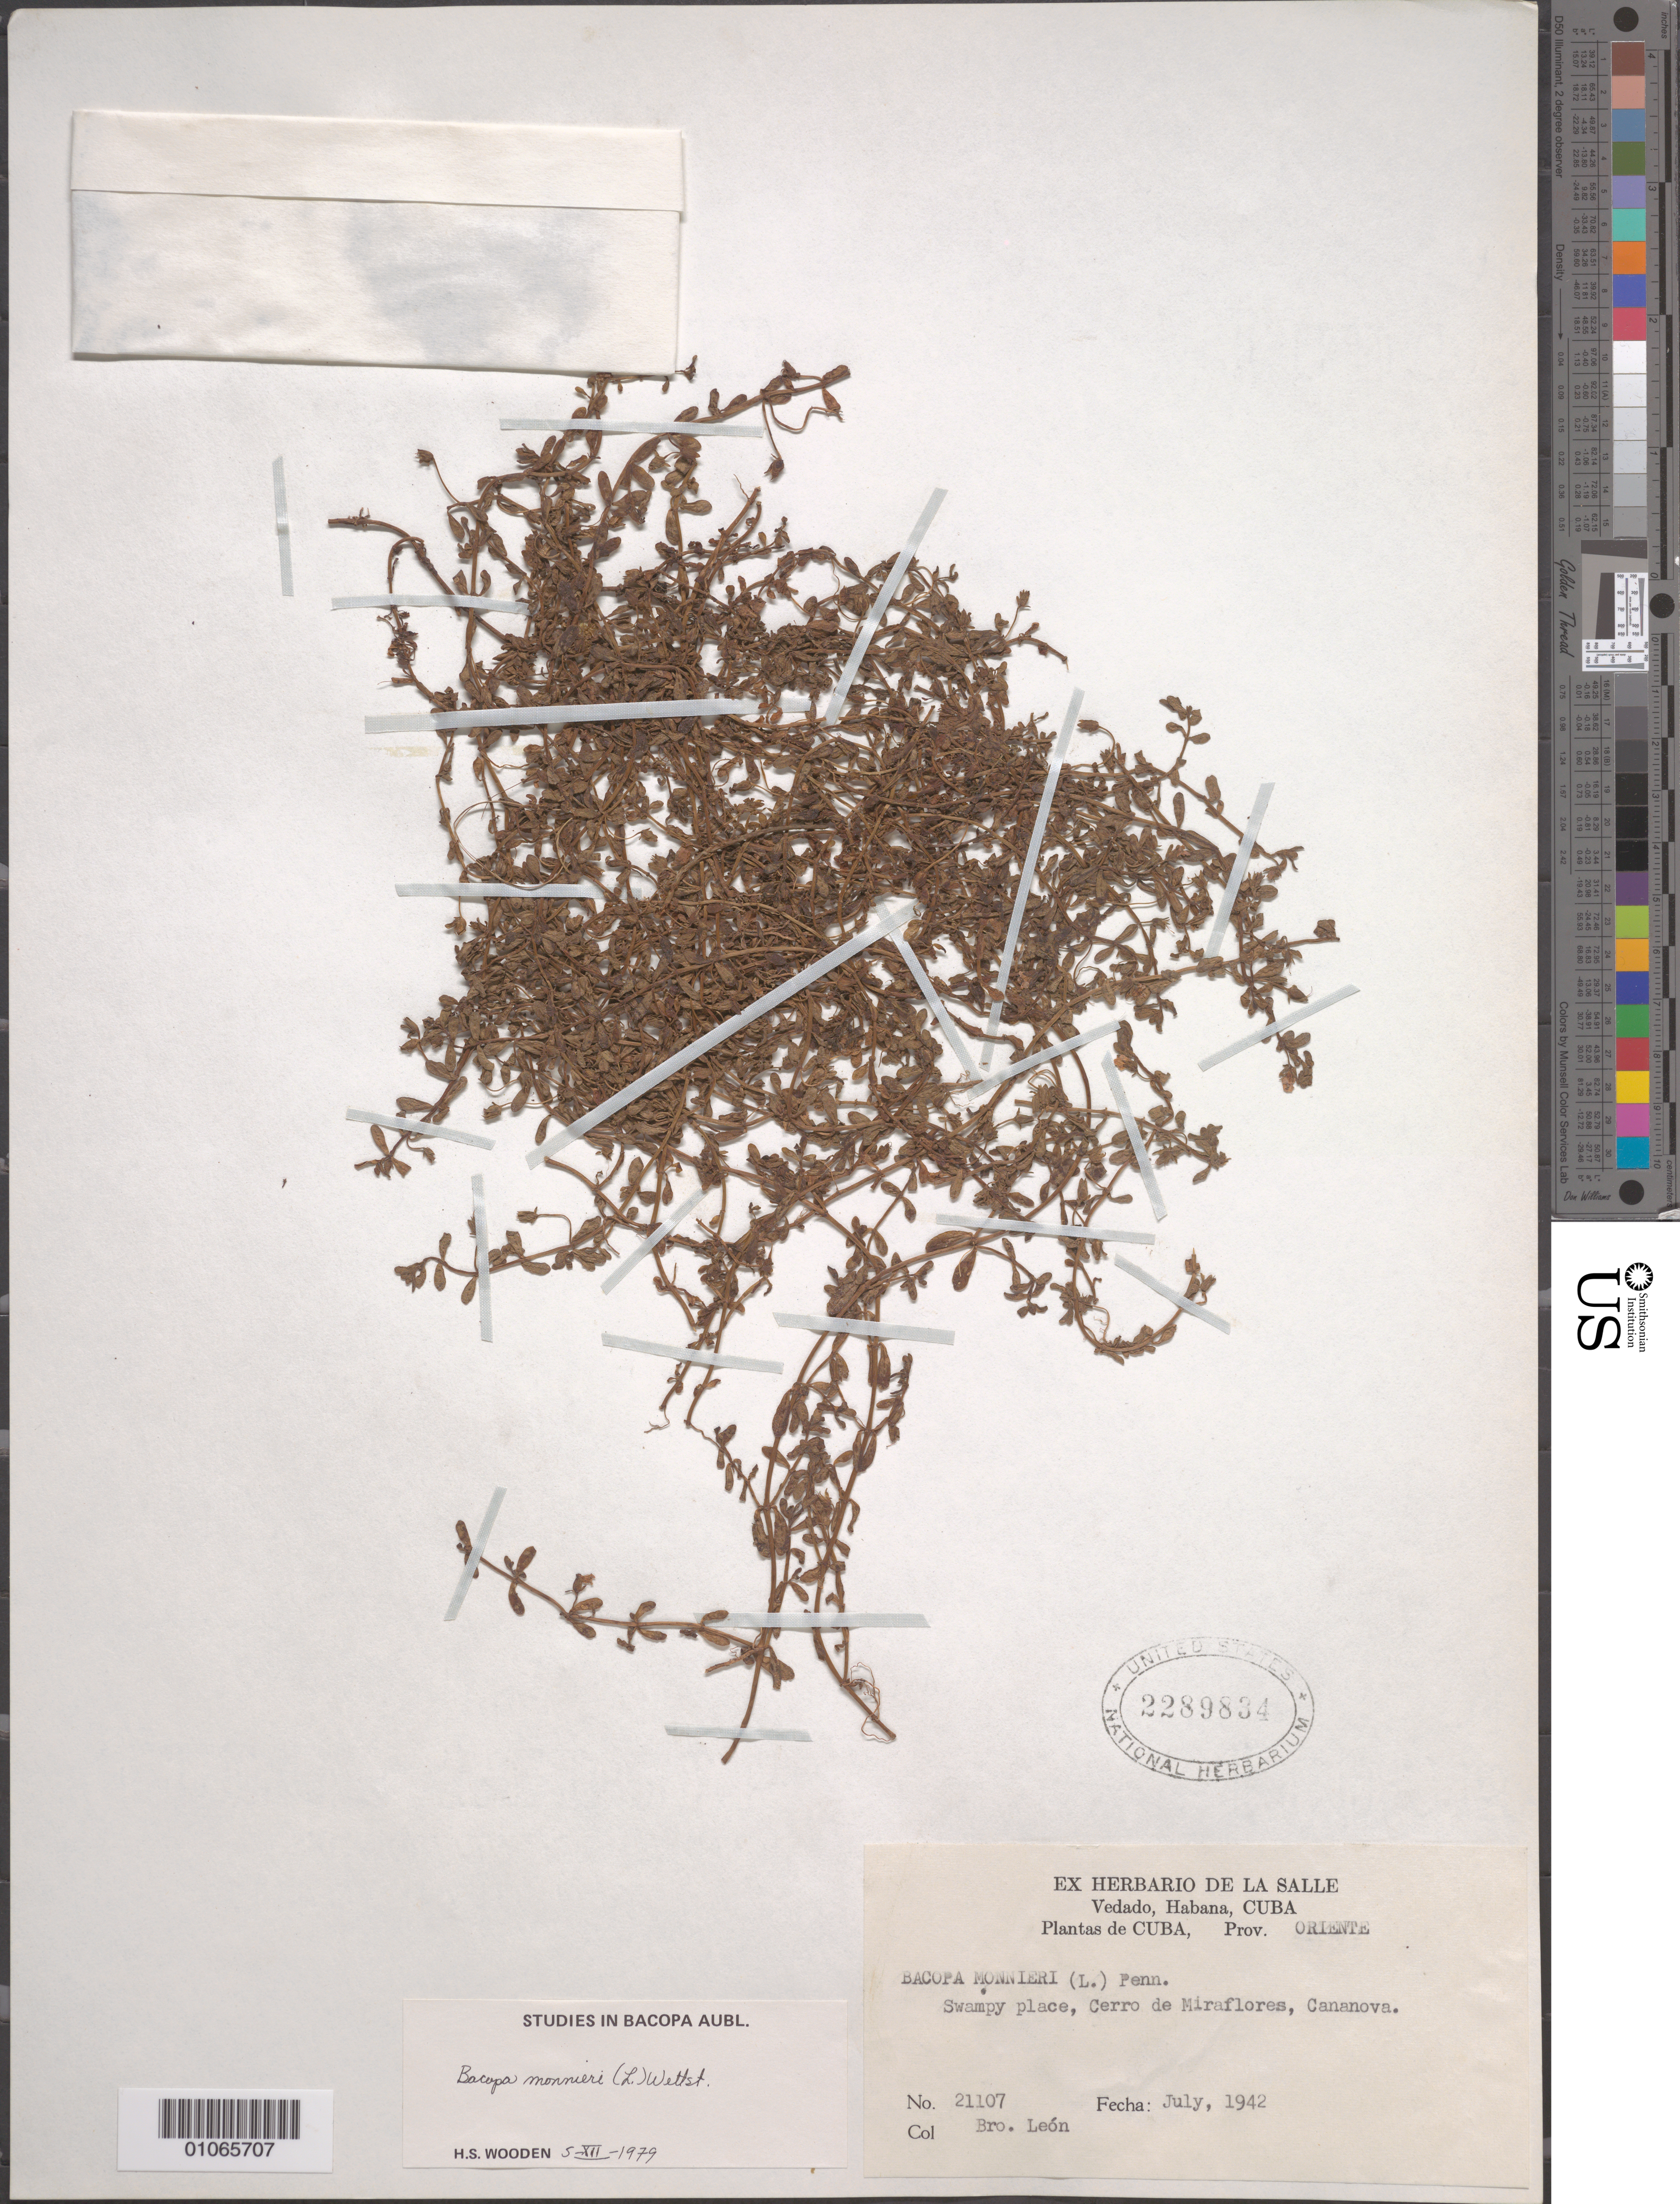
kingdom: Plantae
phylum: Tracheophyta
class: Magnoliopsida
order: Lamiales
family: Plantaginaceae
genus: Bacopa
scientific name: Bacopa monnieri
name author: (L.) Pennell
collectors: Bro. León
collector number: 21107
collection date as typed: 01 Jul 1942 to 31 Jul 1942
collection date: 1942-07-01/1942-07-31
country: Cuba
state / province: La Habana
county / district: Municipio Boyeros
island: Cuba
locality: Cerro de Miraflores, Cananova, Vedado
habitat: Swampy place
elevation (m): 15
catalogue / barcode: US 2289834